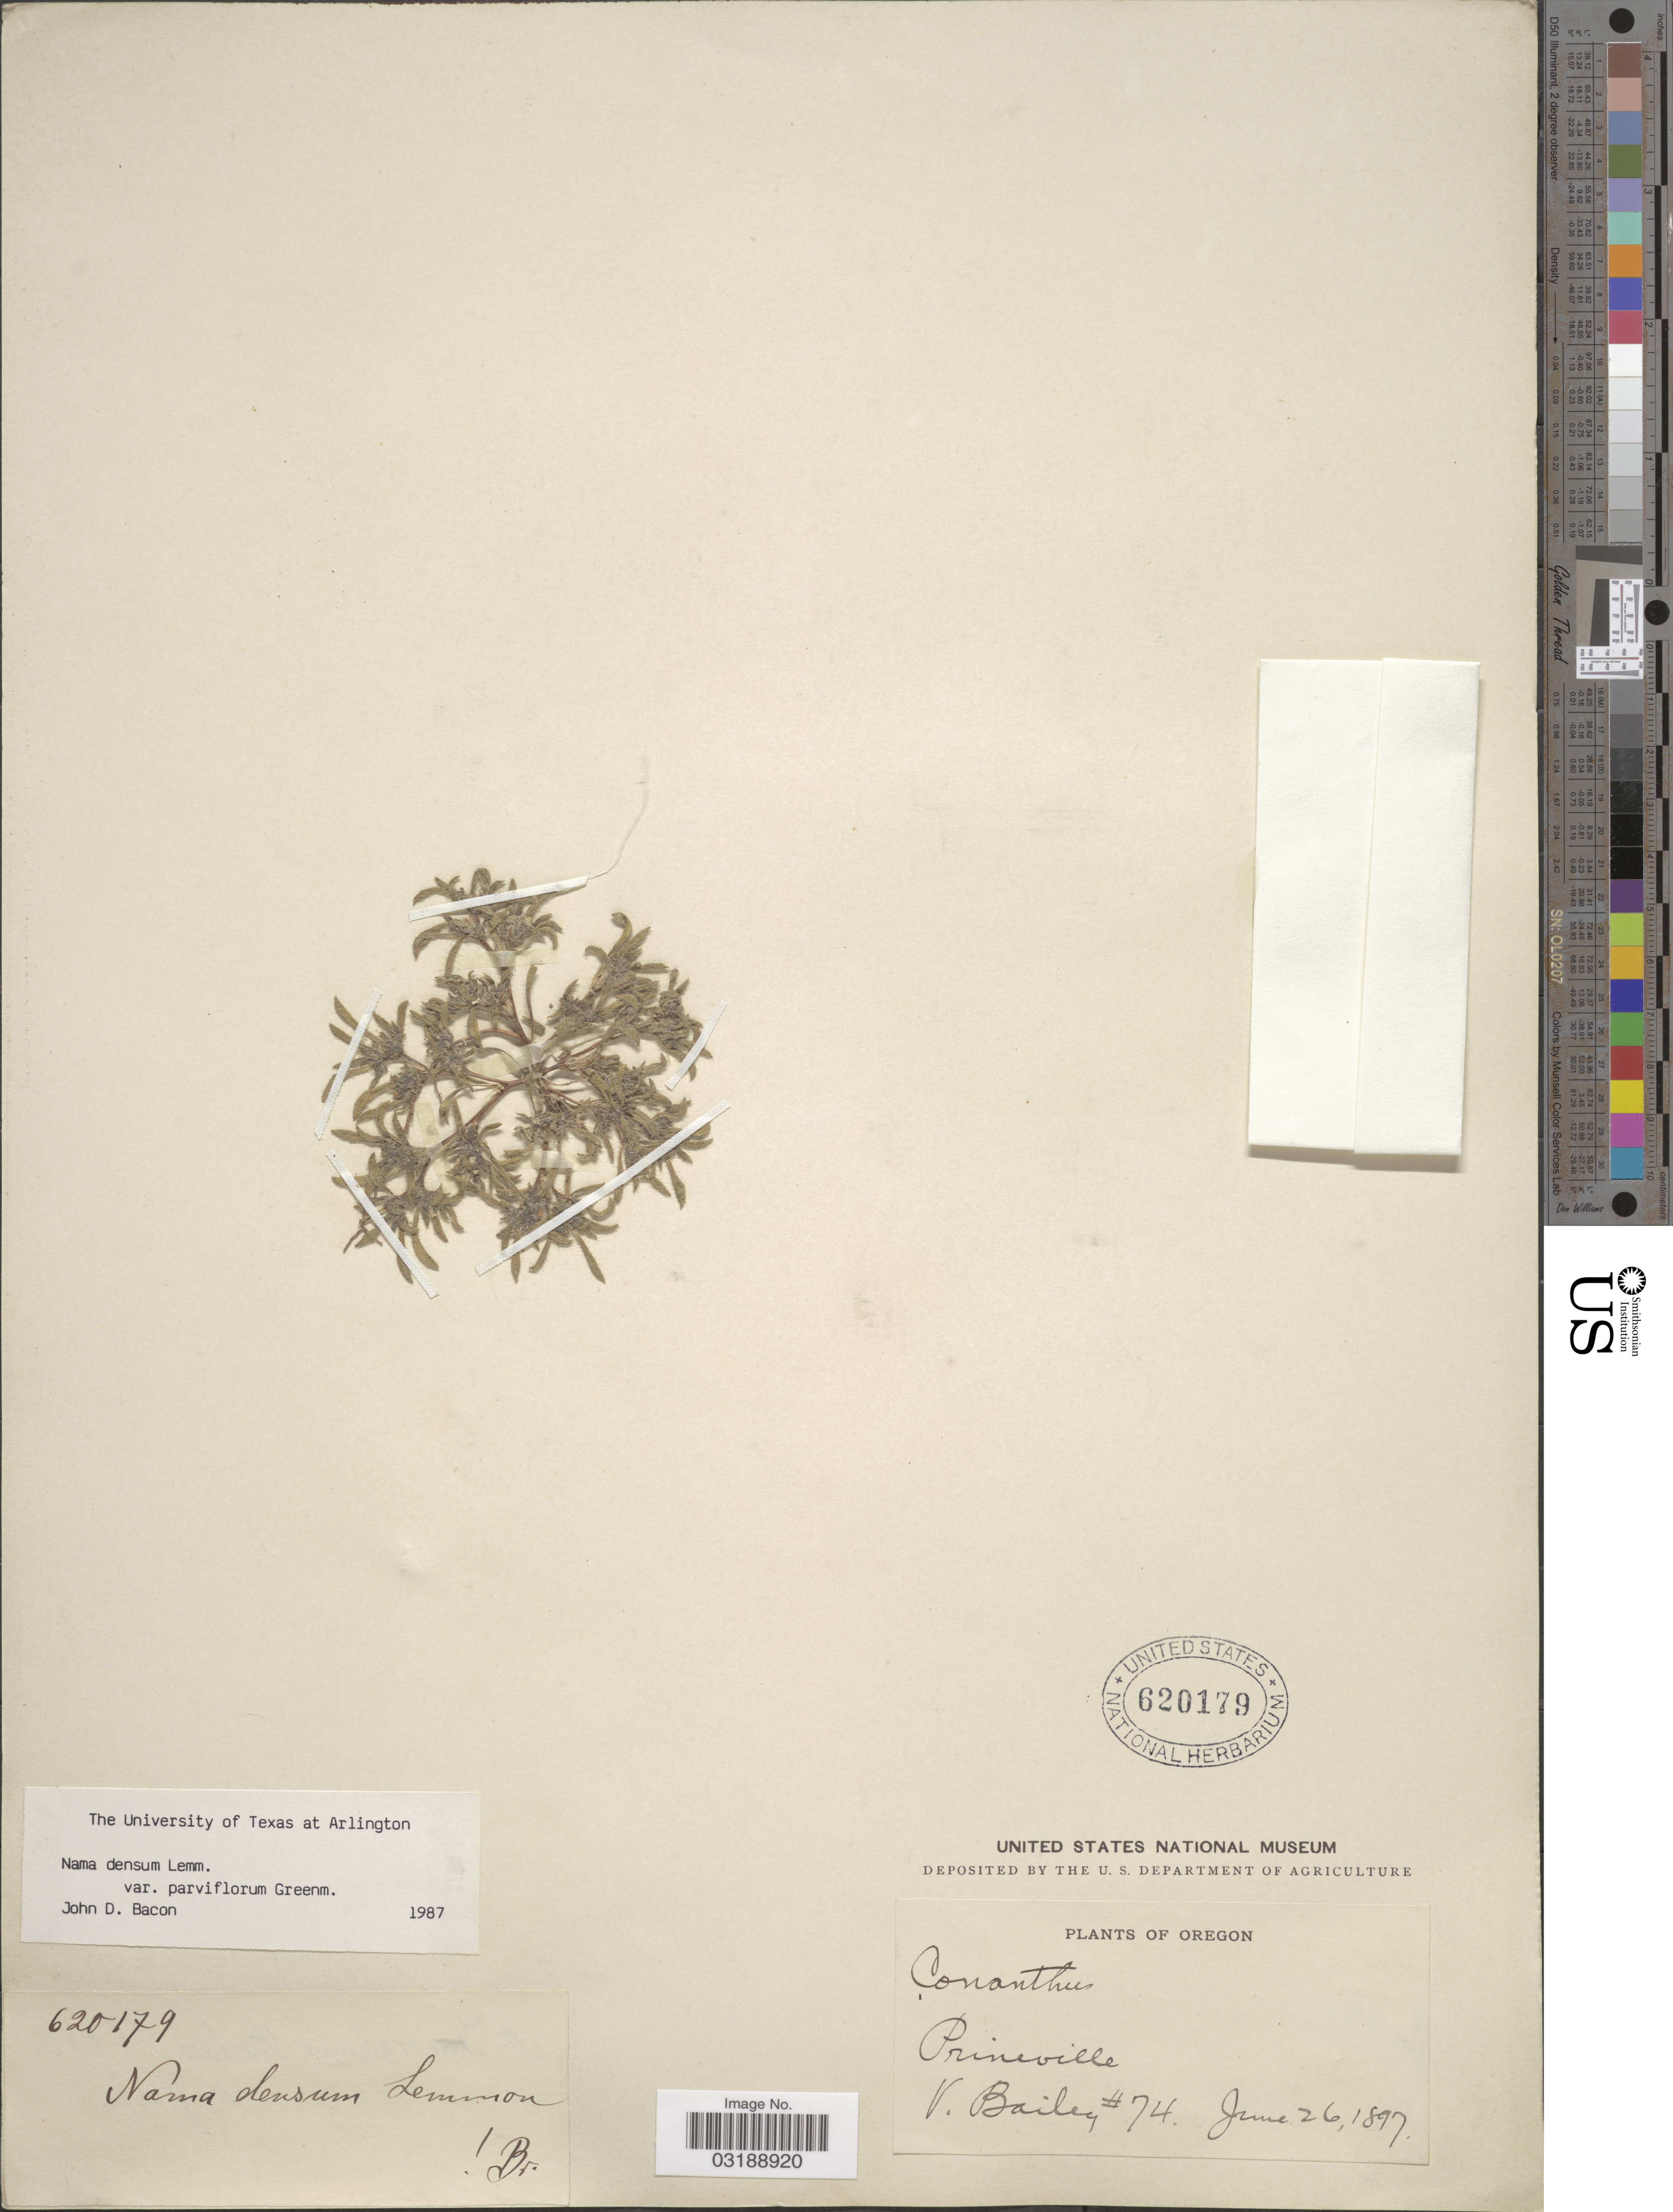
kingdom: Plantae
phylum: Tracheophyta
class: Magnoliopsida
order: Boraginales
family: Namaceae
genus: Nama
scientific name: Nama densa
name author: Lemmon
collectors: V. L. Bailey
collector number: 74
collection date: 1897-06-26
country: United States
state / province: Oregon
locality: Prineville.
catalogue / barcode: US 620179